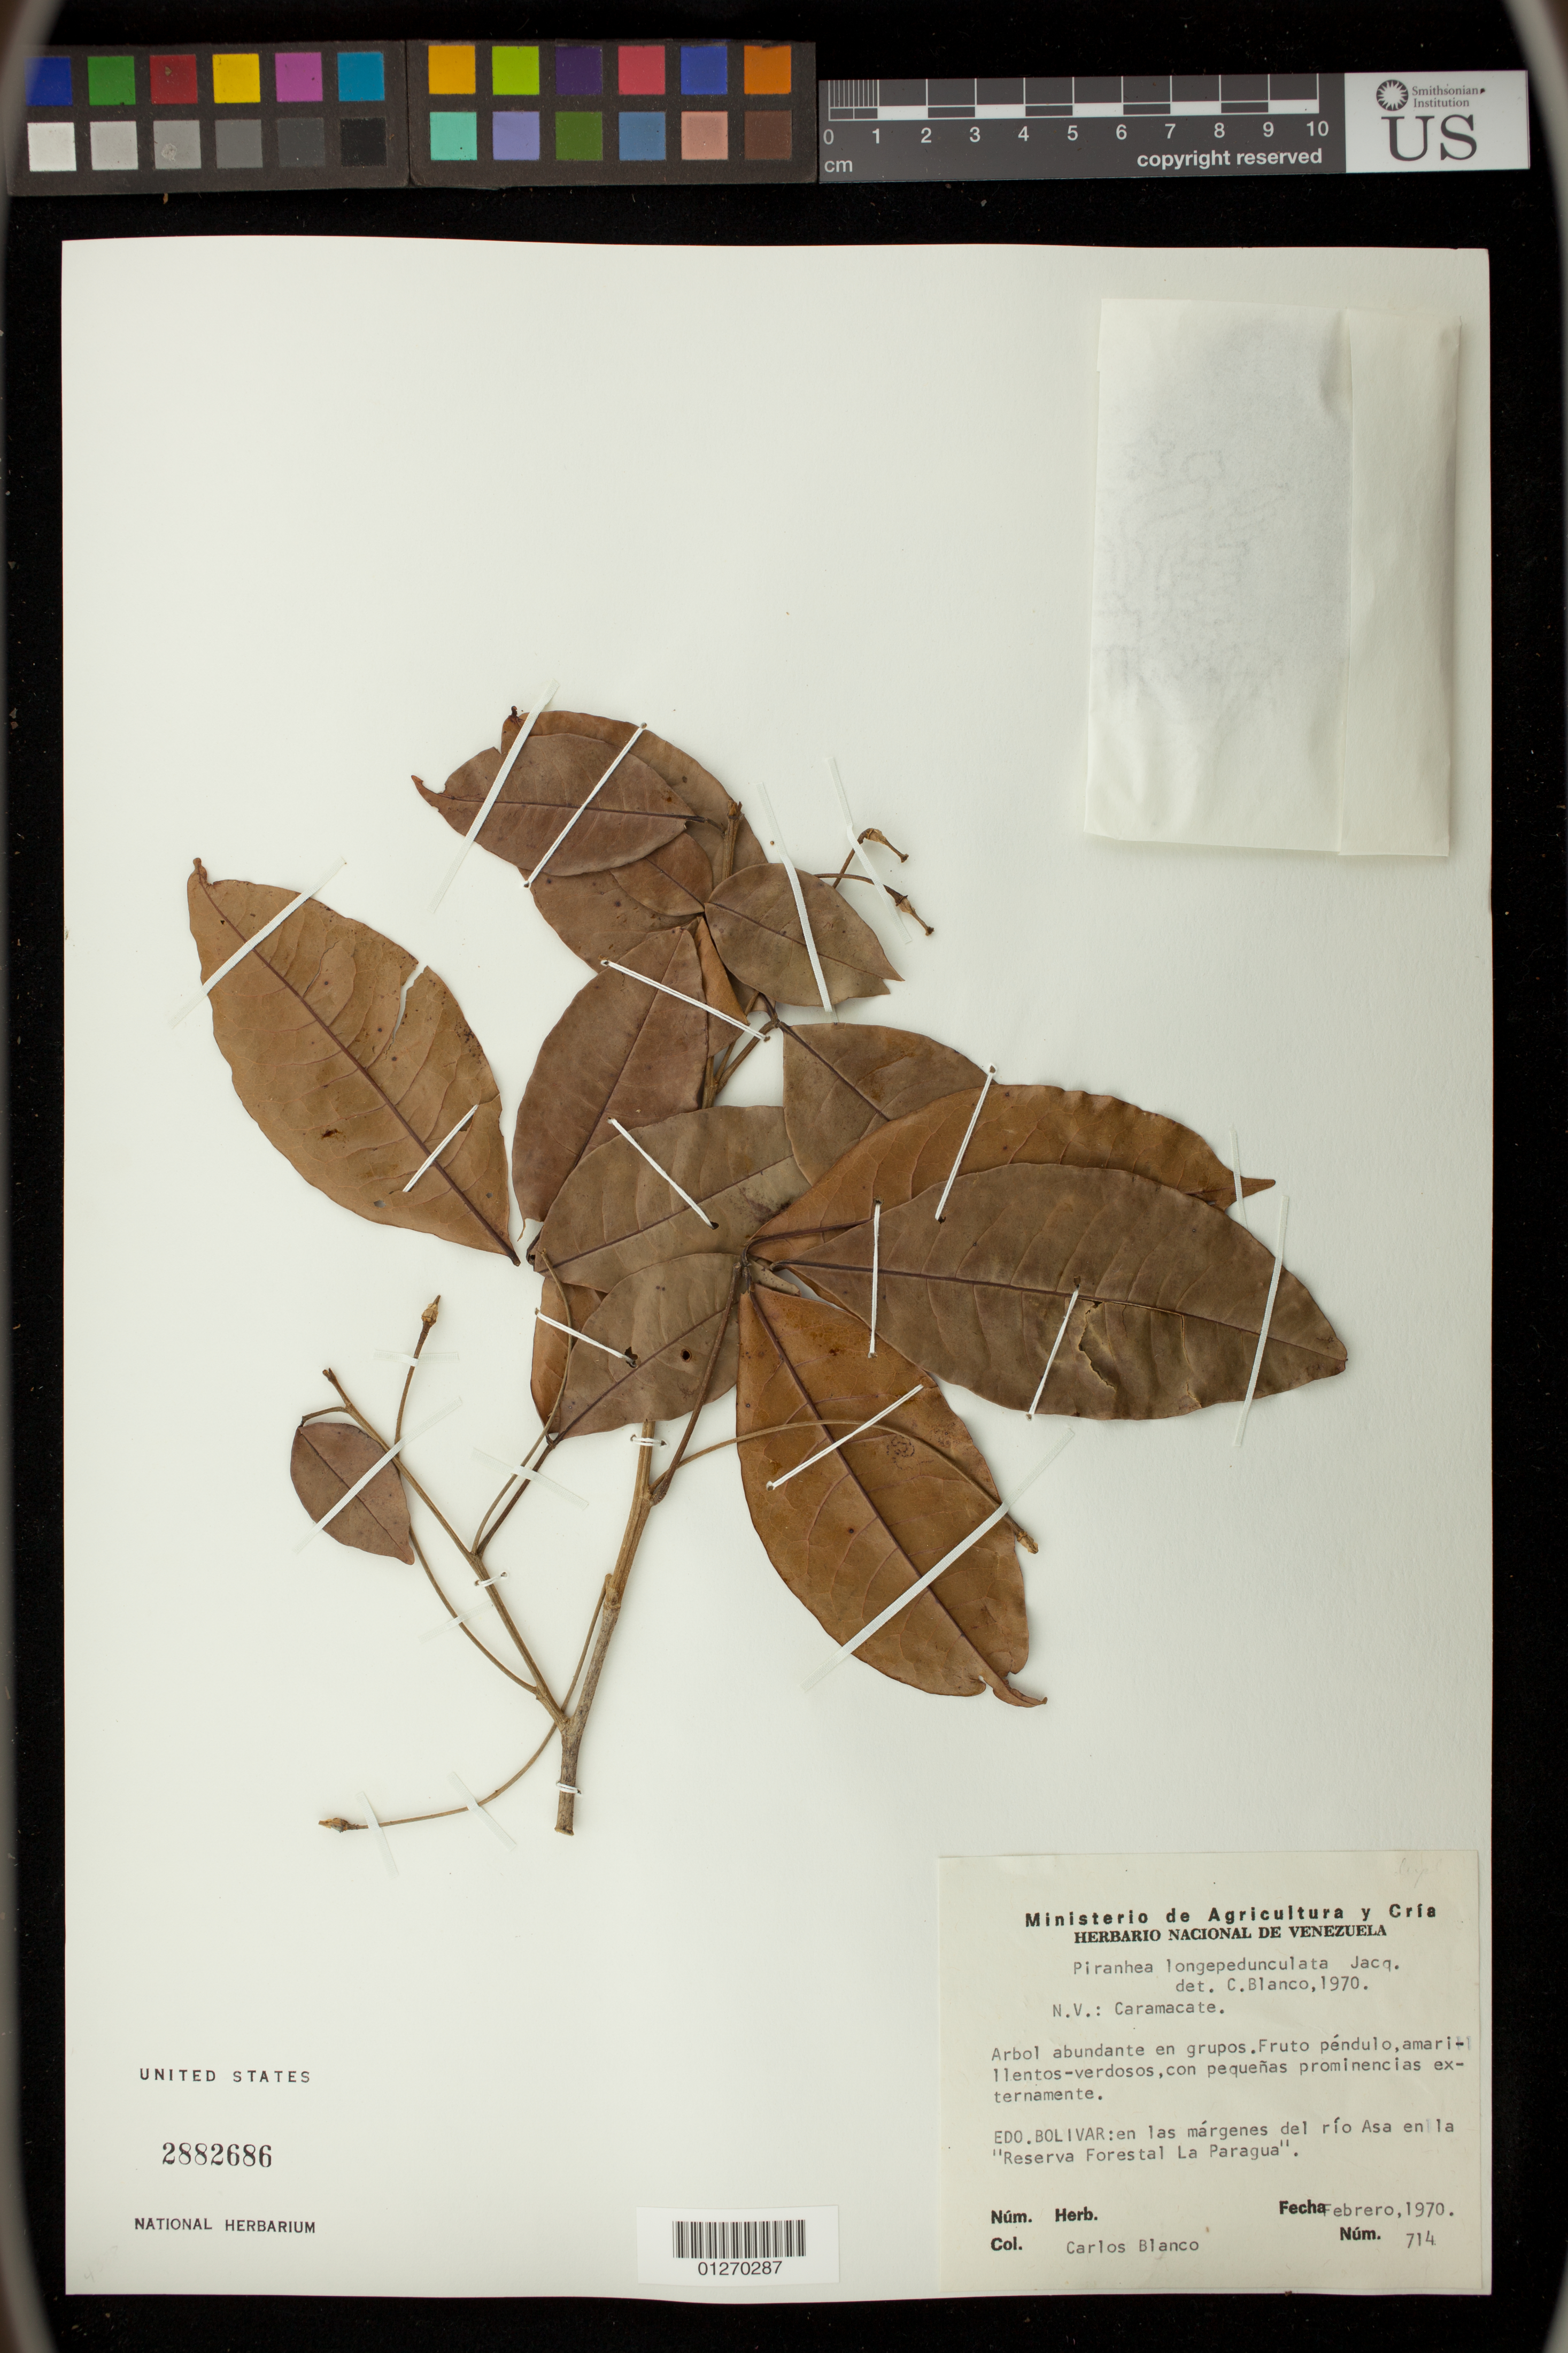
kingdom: Plantae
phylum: Tracheophyta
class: Magnoliopsida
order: Malpighiales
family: Picrodendraceae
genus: Piranhea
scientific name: Piranhea trifoliolata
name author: Baill.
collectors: C. A. Blanco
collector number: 714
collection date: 1970-02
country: Venezuela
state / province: Bolivar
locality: las margenes del rio Asa en la "Reserva Forestal La Paragua."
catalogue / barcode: US 2882686